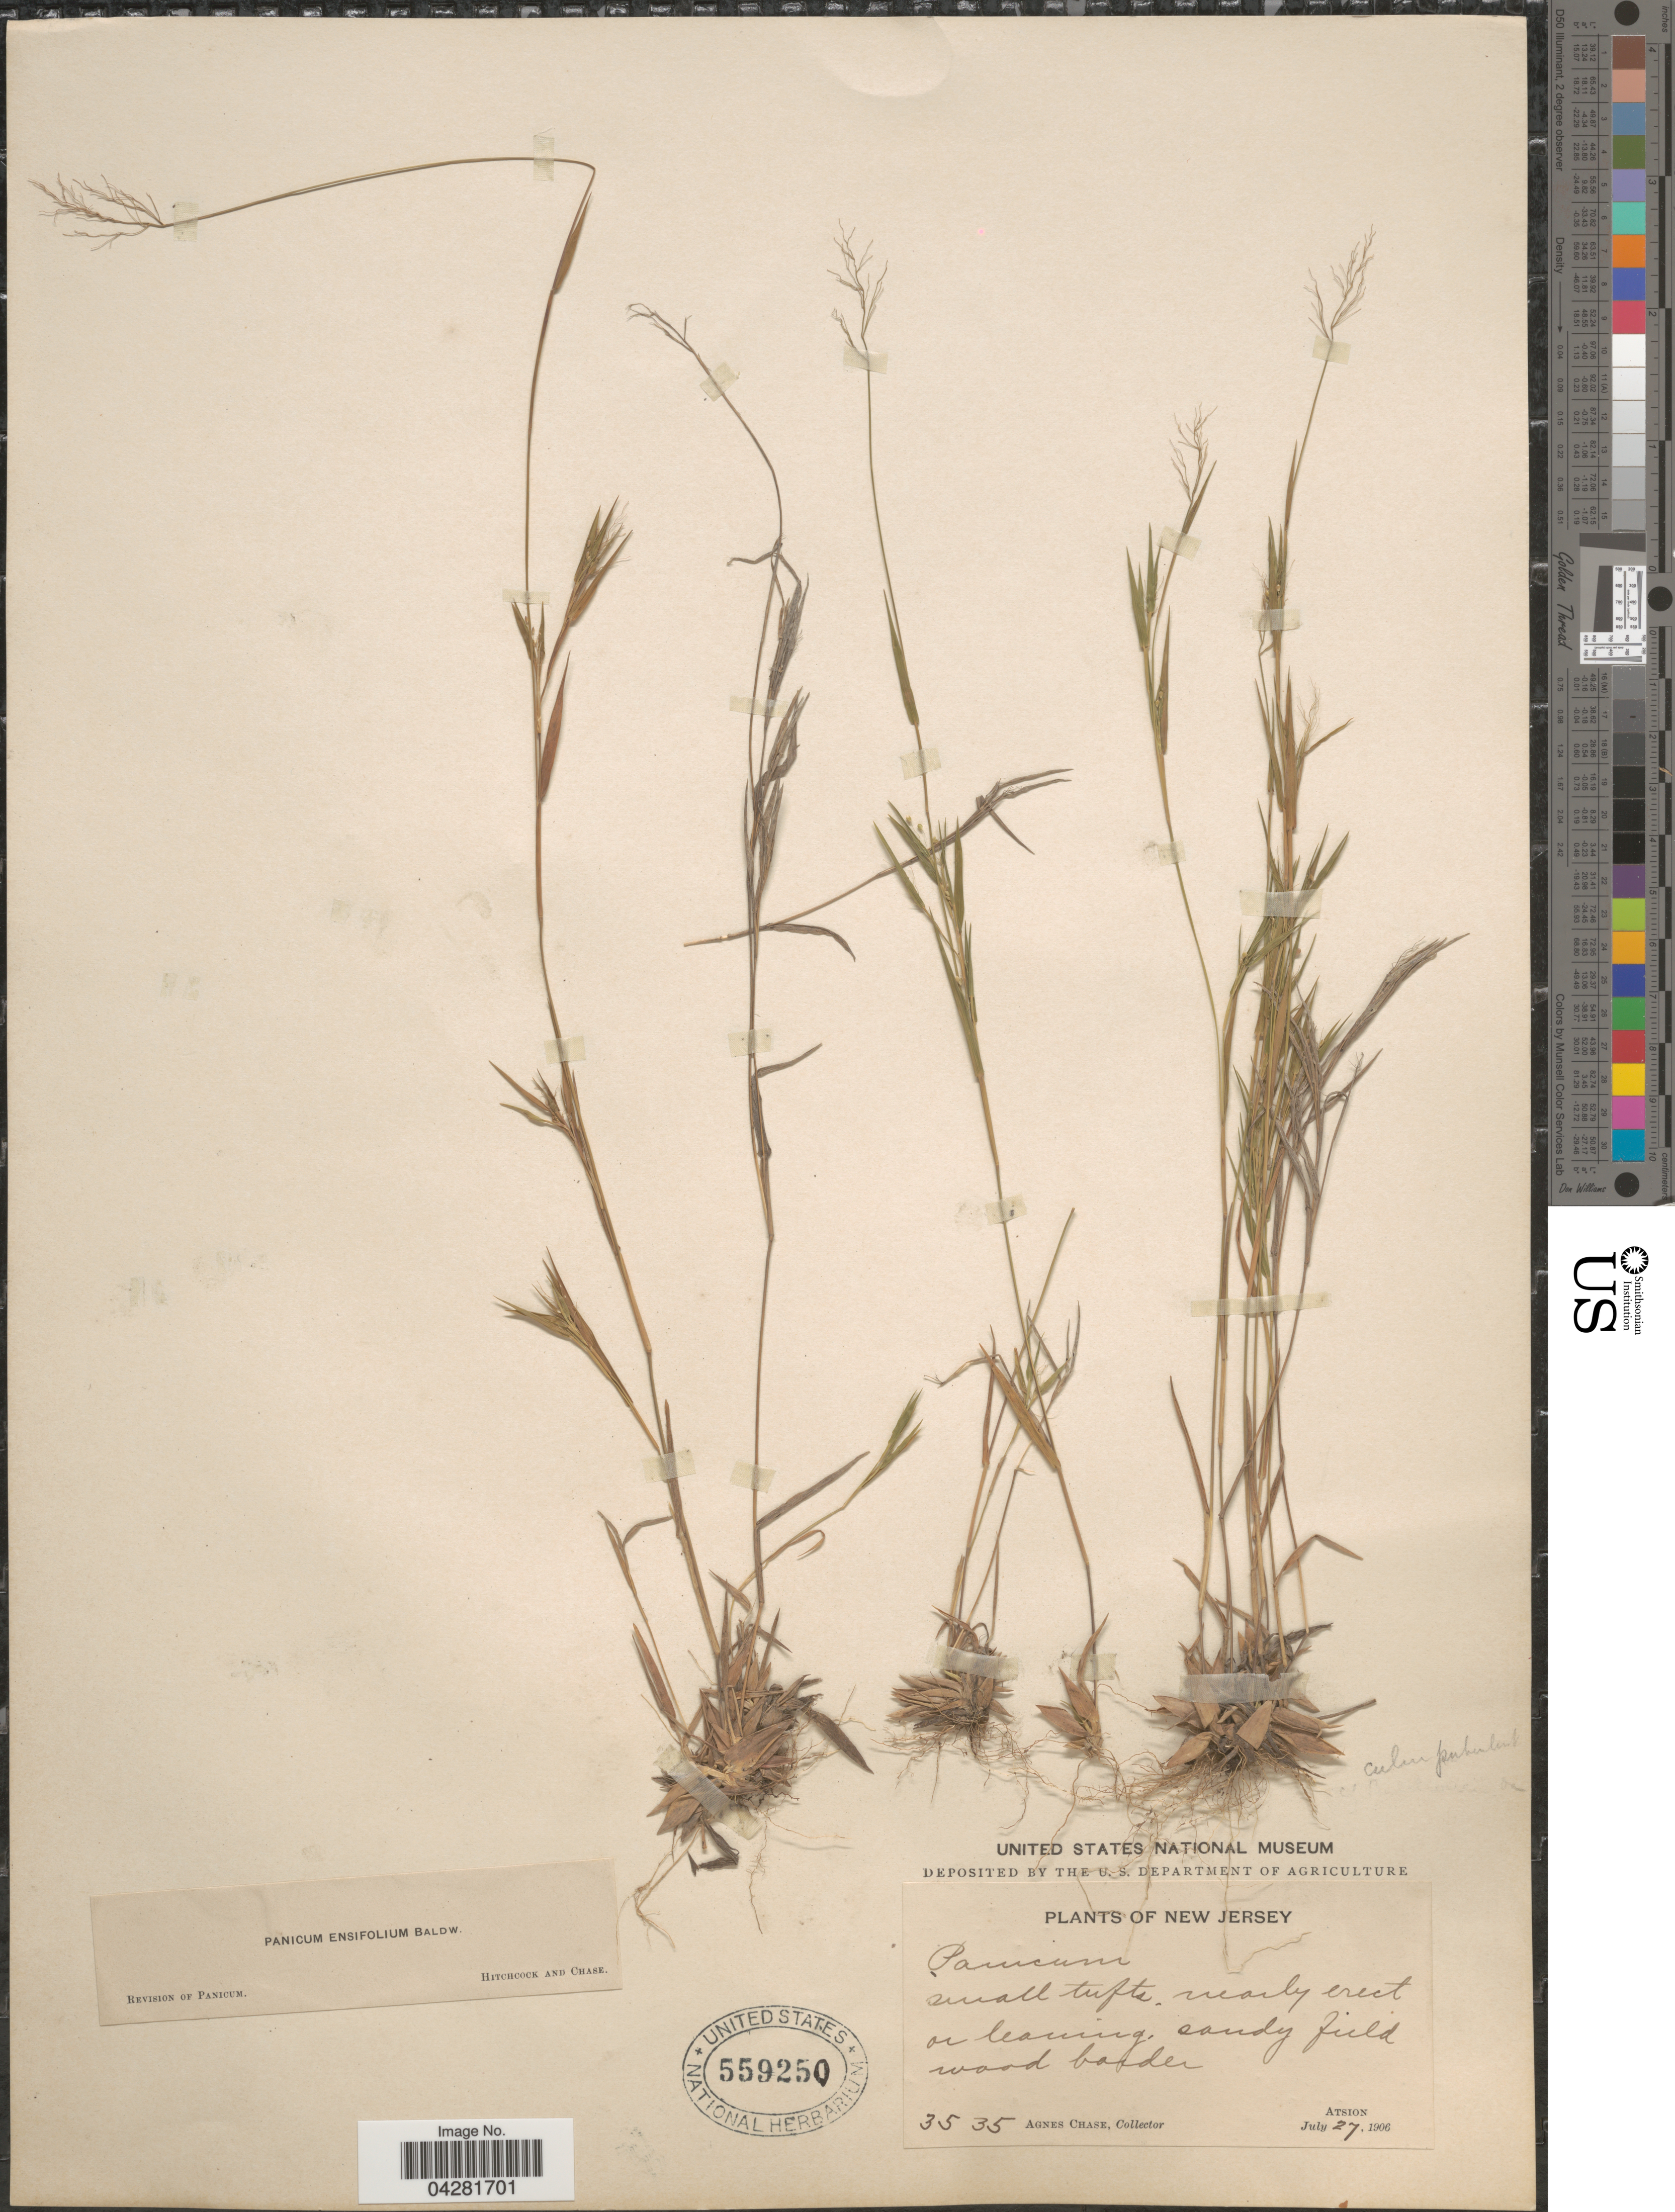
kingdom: Plantae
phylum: Tracheophyta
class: Liliopsida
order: Poales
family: Poaceae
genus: Dichanthelium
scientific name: Dichanthelium ensifolium var. ensifolium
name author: (Baldwin ex Elliot) Gould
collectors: A. Chase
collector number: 3535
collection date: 1906-07-27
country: United States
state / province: New Jersey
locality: Atsion.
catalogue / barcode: US 559250